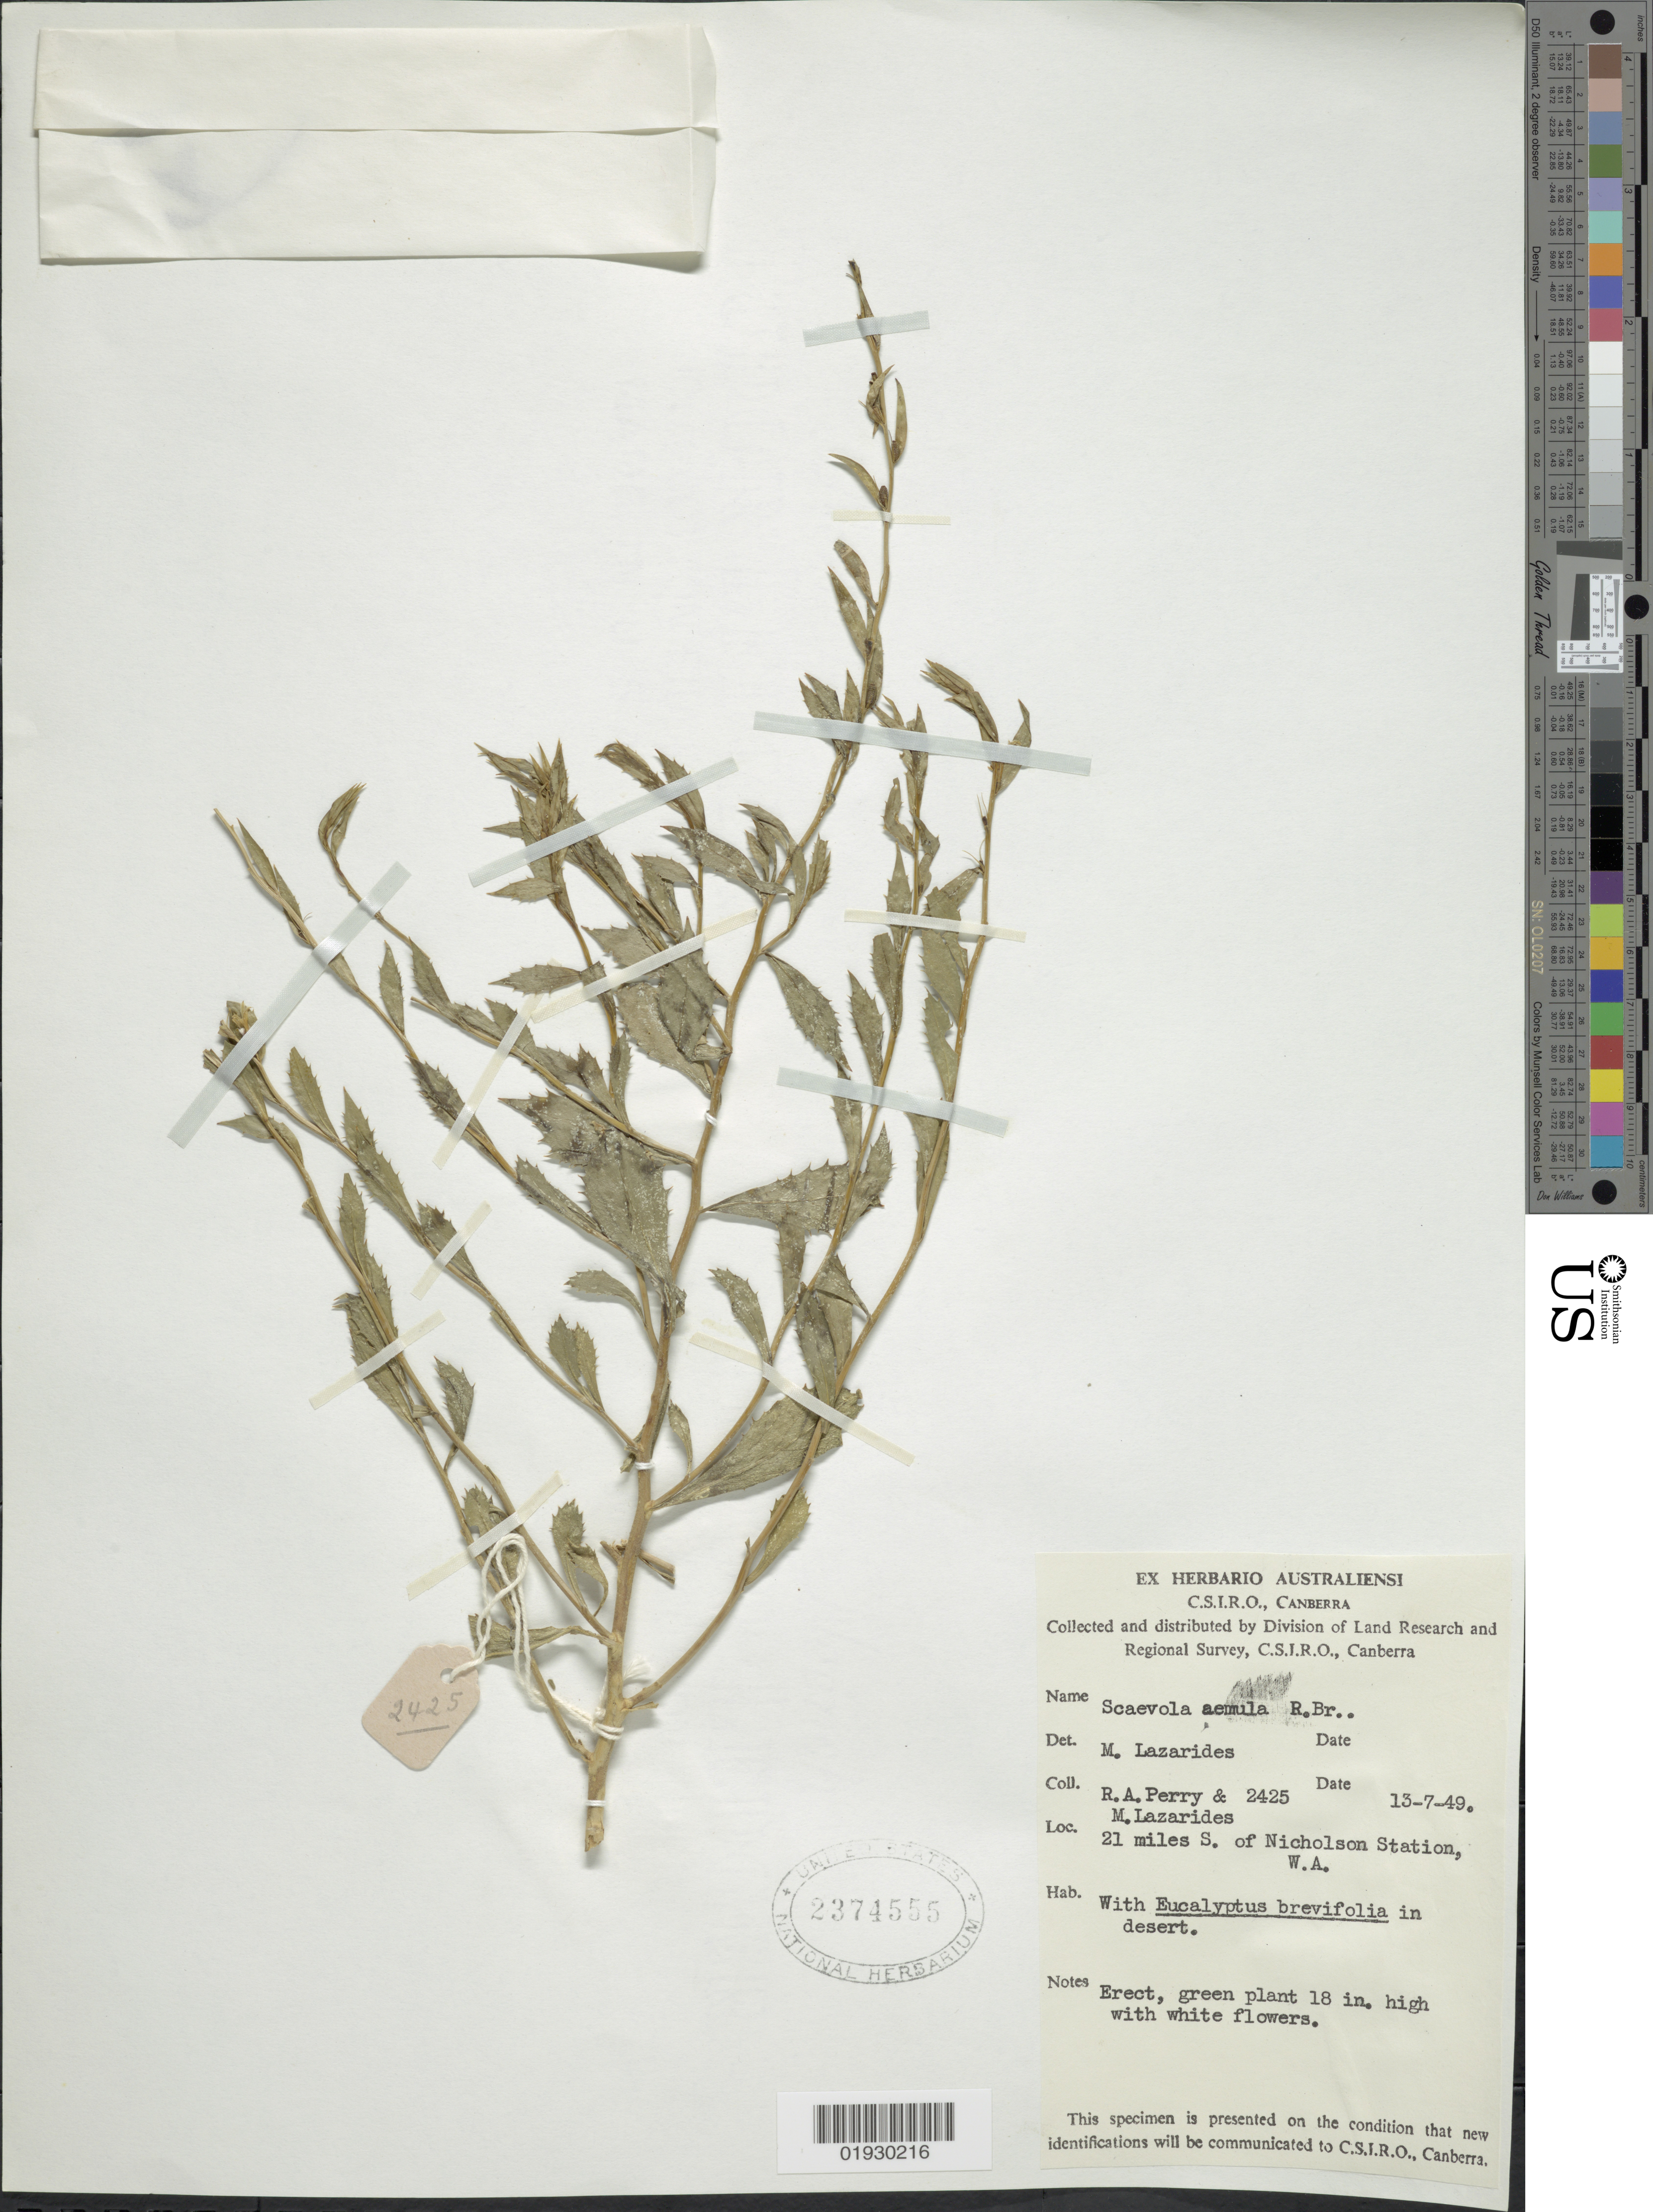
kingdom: Plantae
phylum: Tracheophyta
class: Magnoliopsida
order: Asterales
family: Goodeniaceae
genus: Scaevola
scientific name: Scaevola aemula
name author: R. Br.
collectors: Perry, R. A. & M. Lazarides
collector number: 2425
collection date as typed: Transcribed d/m/y: 13/7/49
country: Australia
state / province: Western Australia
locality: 21 miles S. of Nicholson Station, W.A.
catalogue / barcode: US 2374555